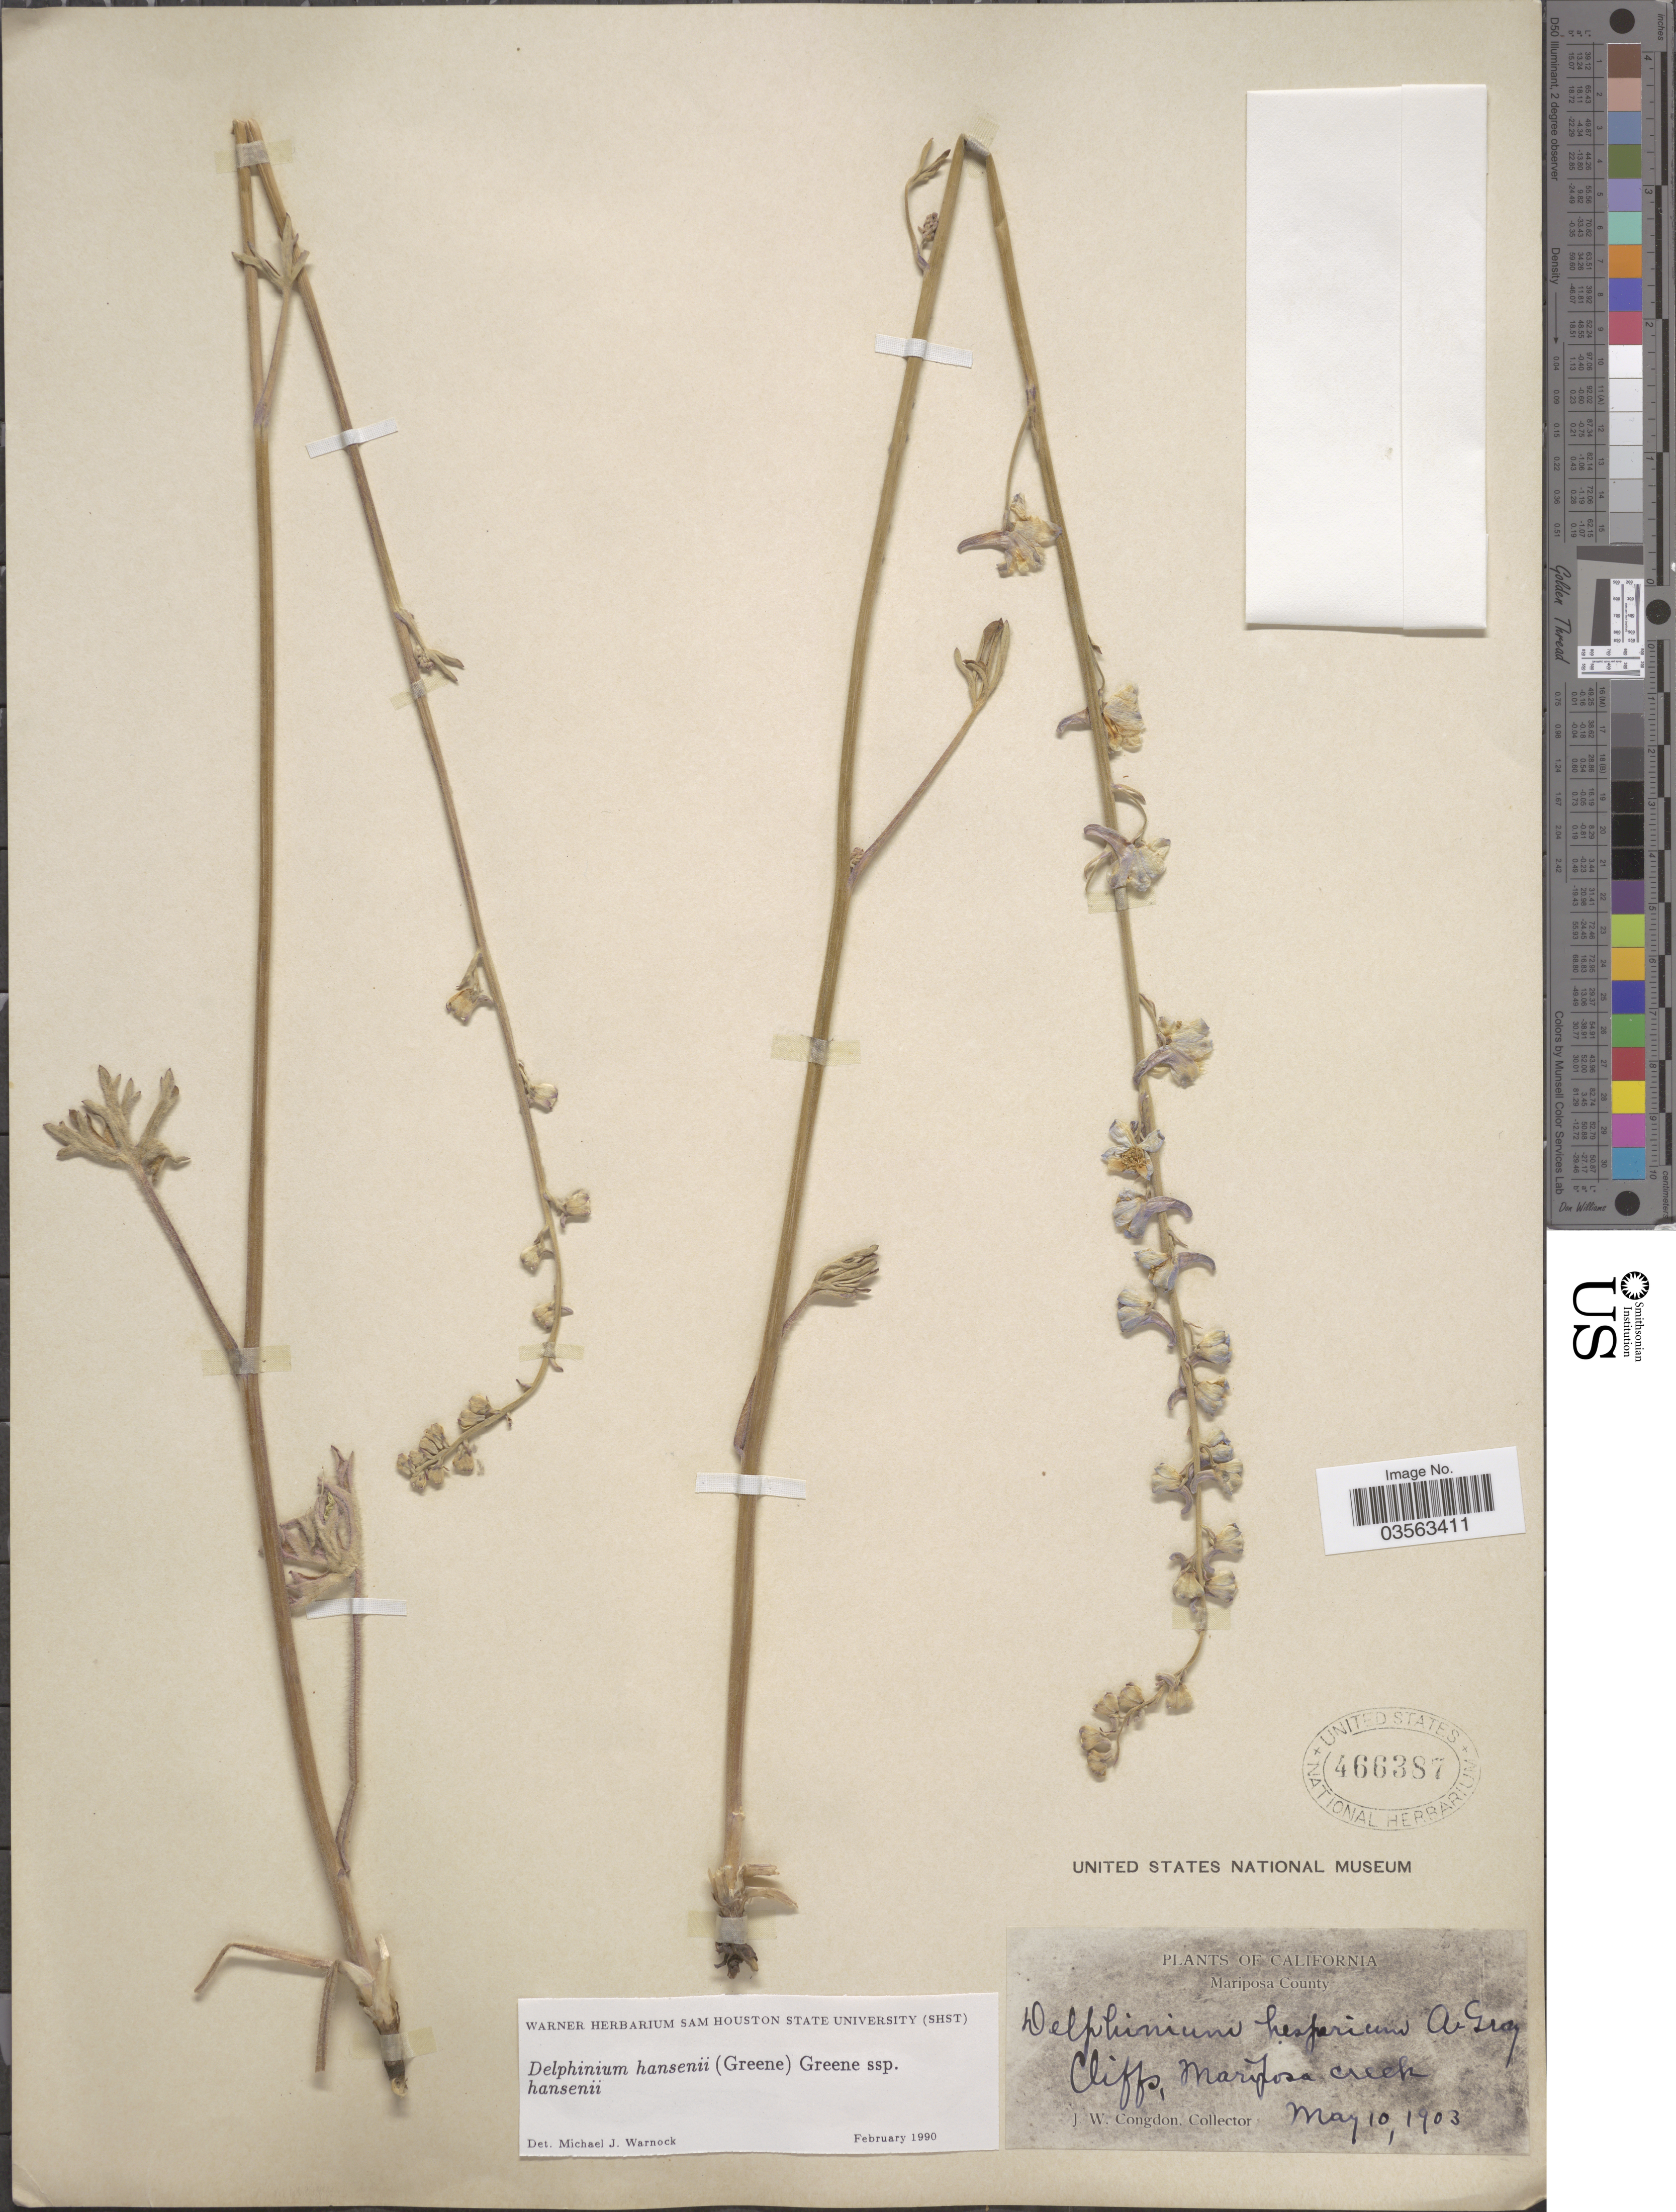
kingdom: Plantae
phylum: Tracheophyta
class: Magnoliopsida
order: Ranunculales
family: Ranunculaceae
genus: Delphinium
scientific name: Delphinium hansenii subsp. hansenii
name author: (Greene) Greene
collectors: J. W. Congdon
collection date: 1903-05-10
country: United States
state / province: California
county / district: Mariposa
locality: Mariposa County. Cliffs, Mariposa creek.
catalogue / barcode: US 466387